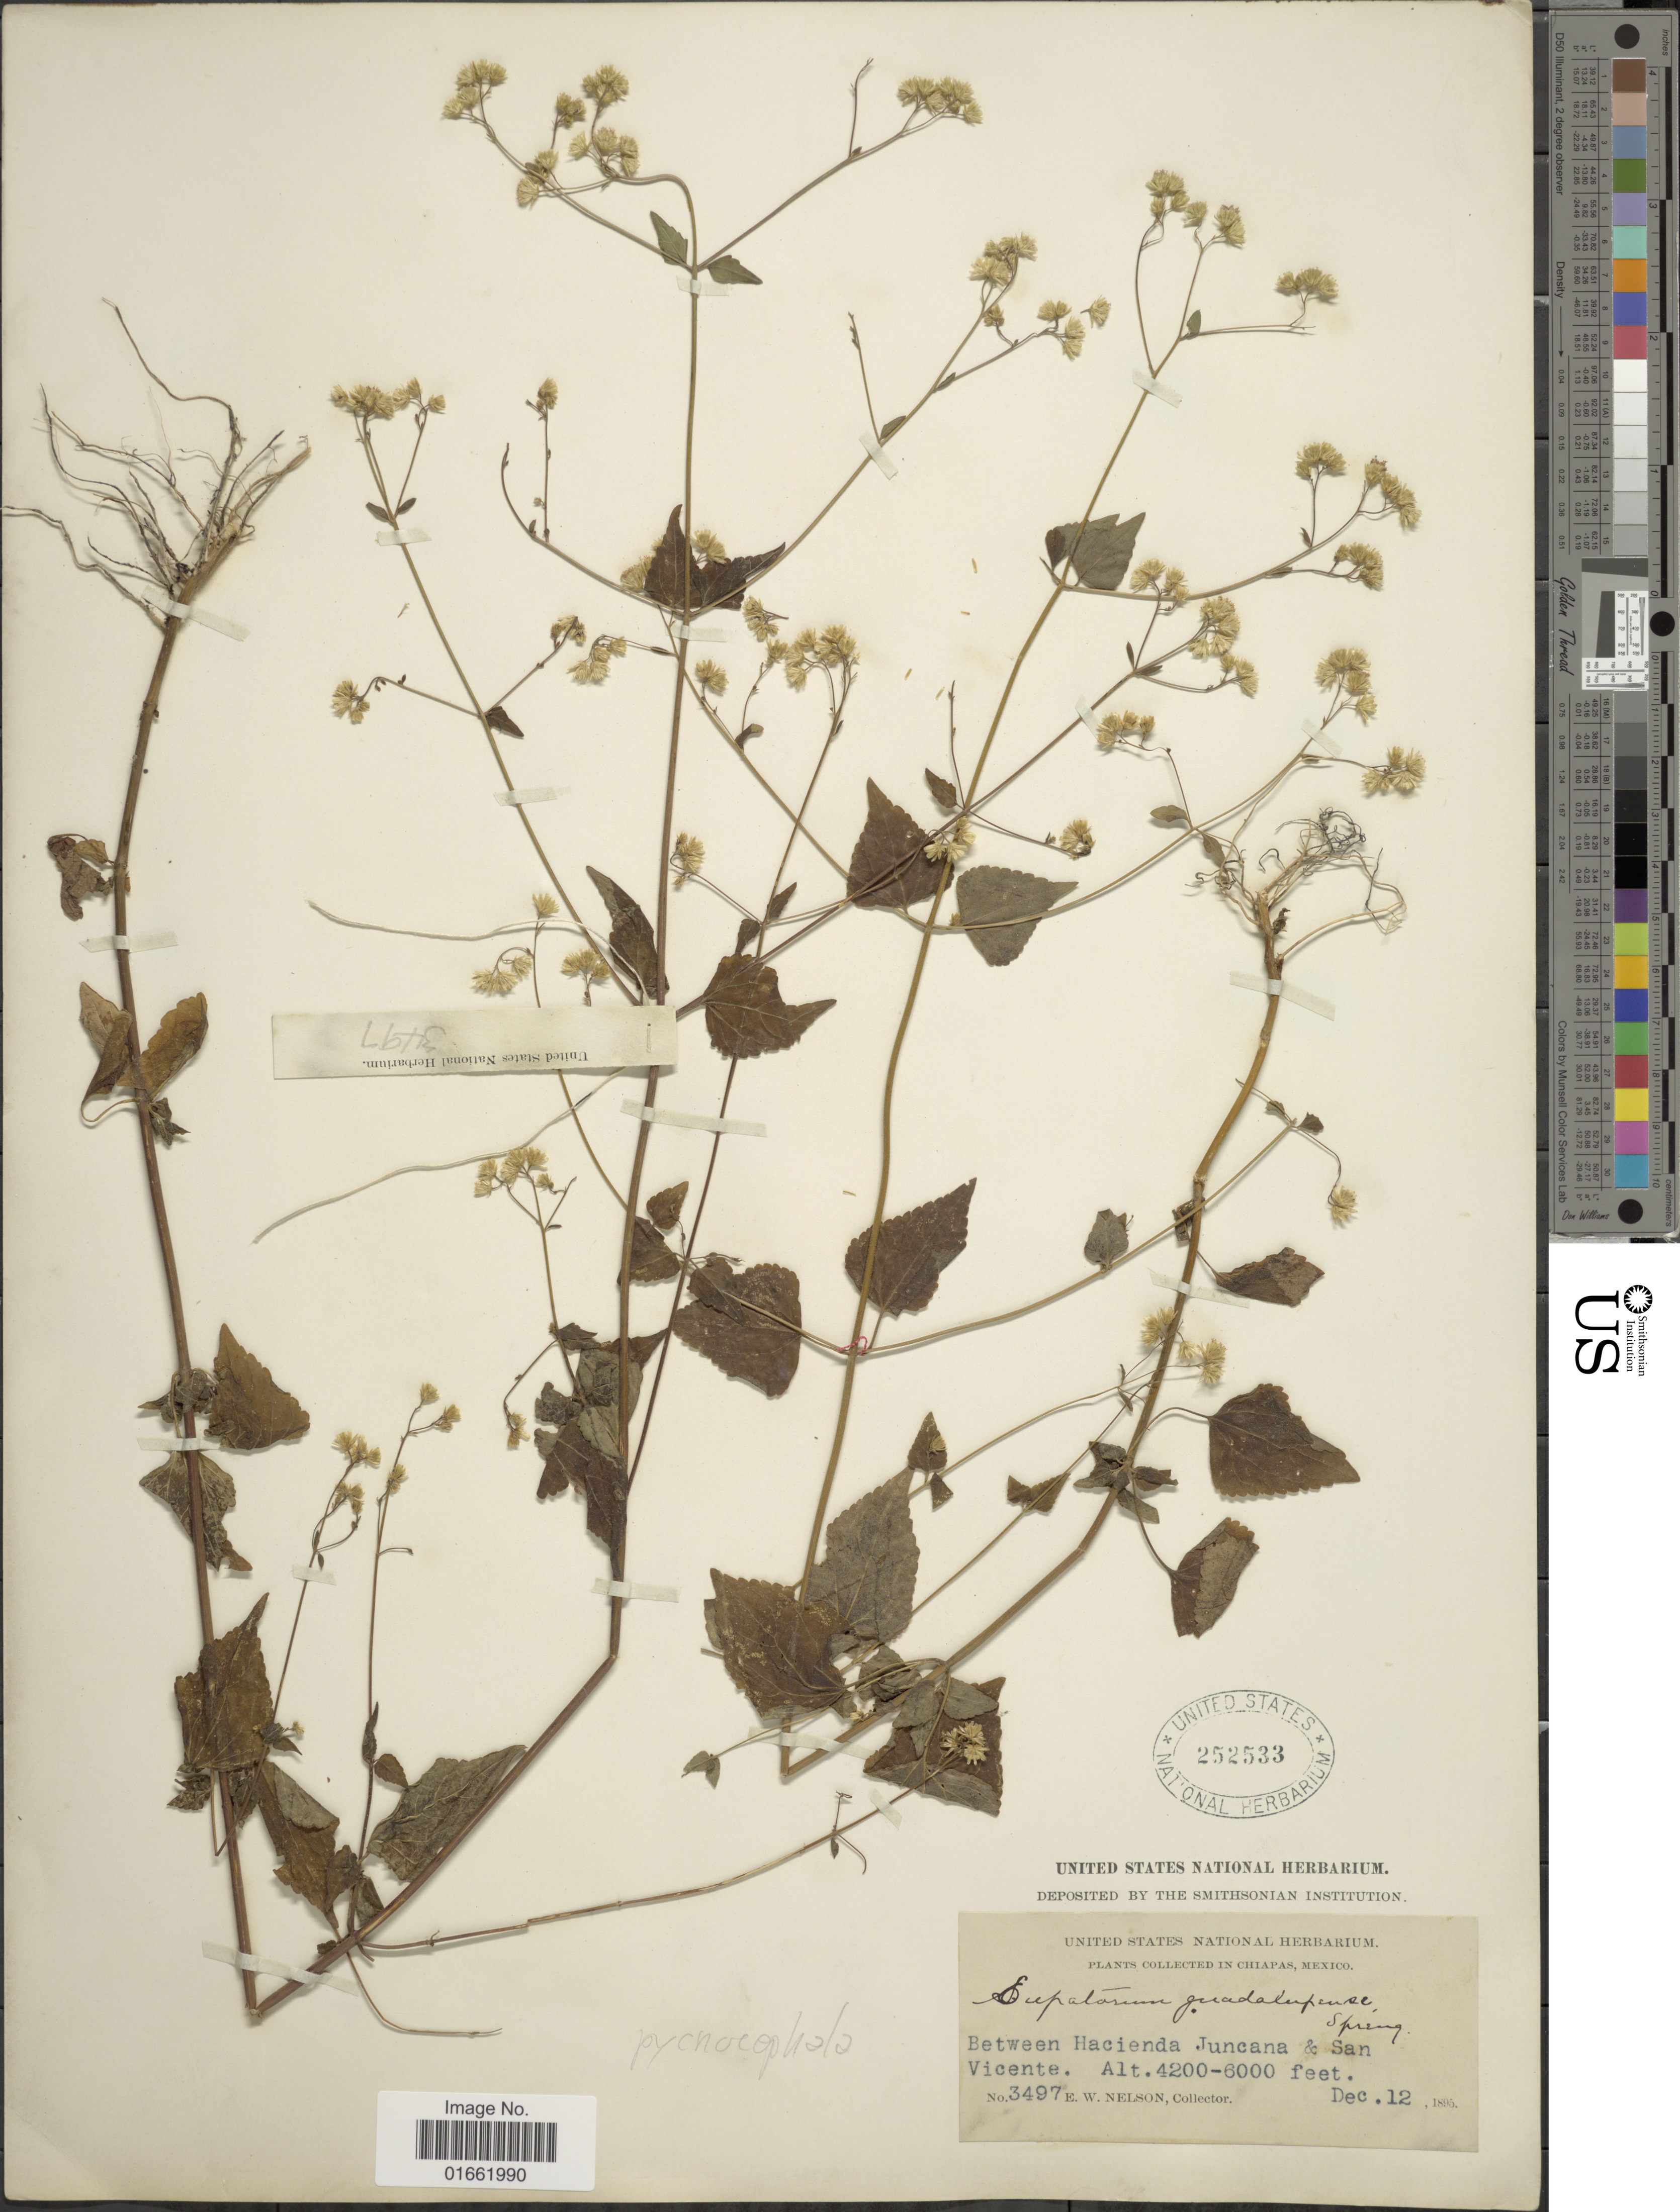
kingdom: Plantae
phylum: Tracheophyta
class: Magnoliopsida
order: Asterales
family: Asteraceae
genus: Fleischmannia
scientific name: Fleischmannia pycnocephala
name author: (Less.) R.M. King & H. Rob.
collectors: E. W. Nelson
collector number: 3497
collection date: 1895-12-12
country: Mexico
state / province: Chiapas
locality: Between Hacienda Juncana & San Vicente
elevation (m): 1280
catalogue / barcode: US 252533